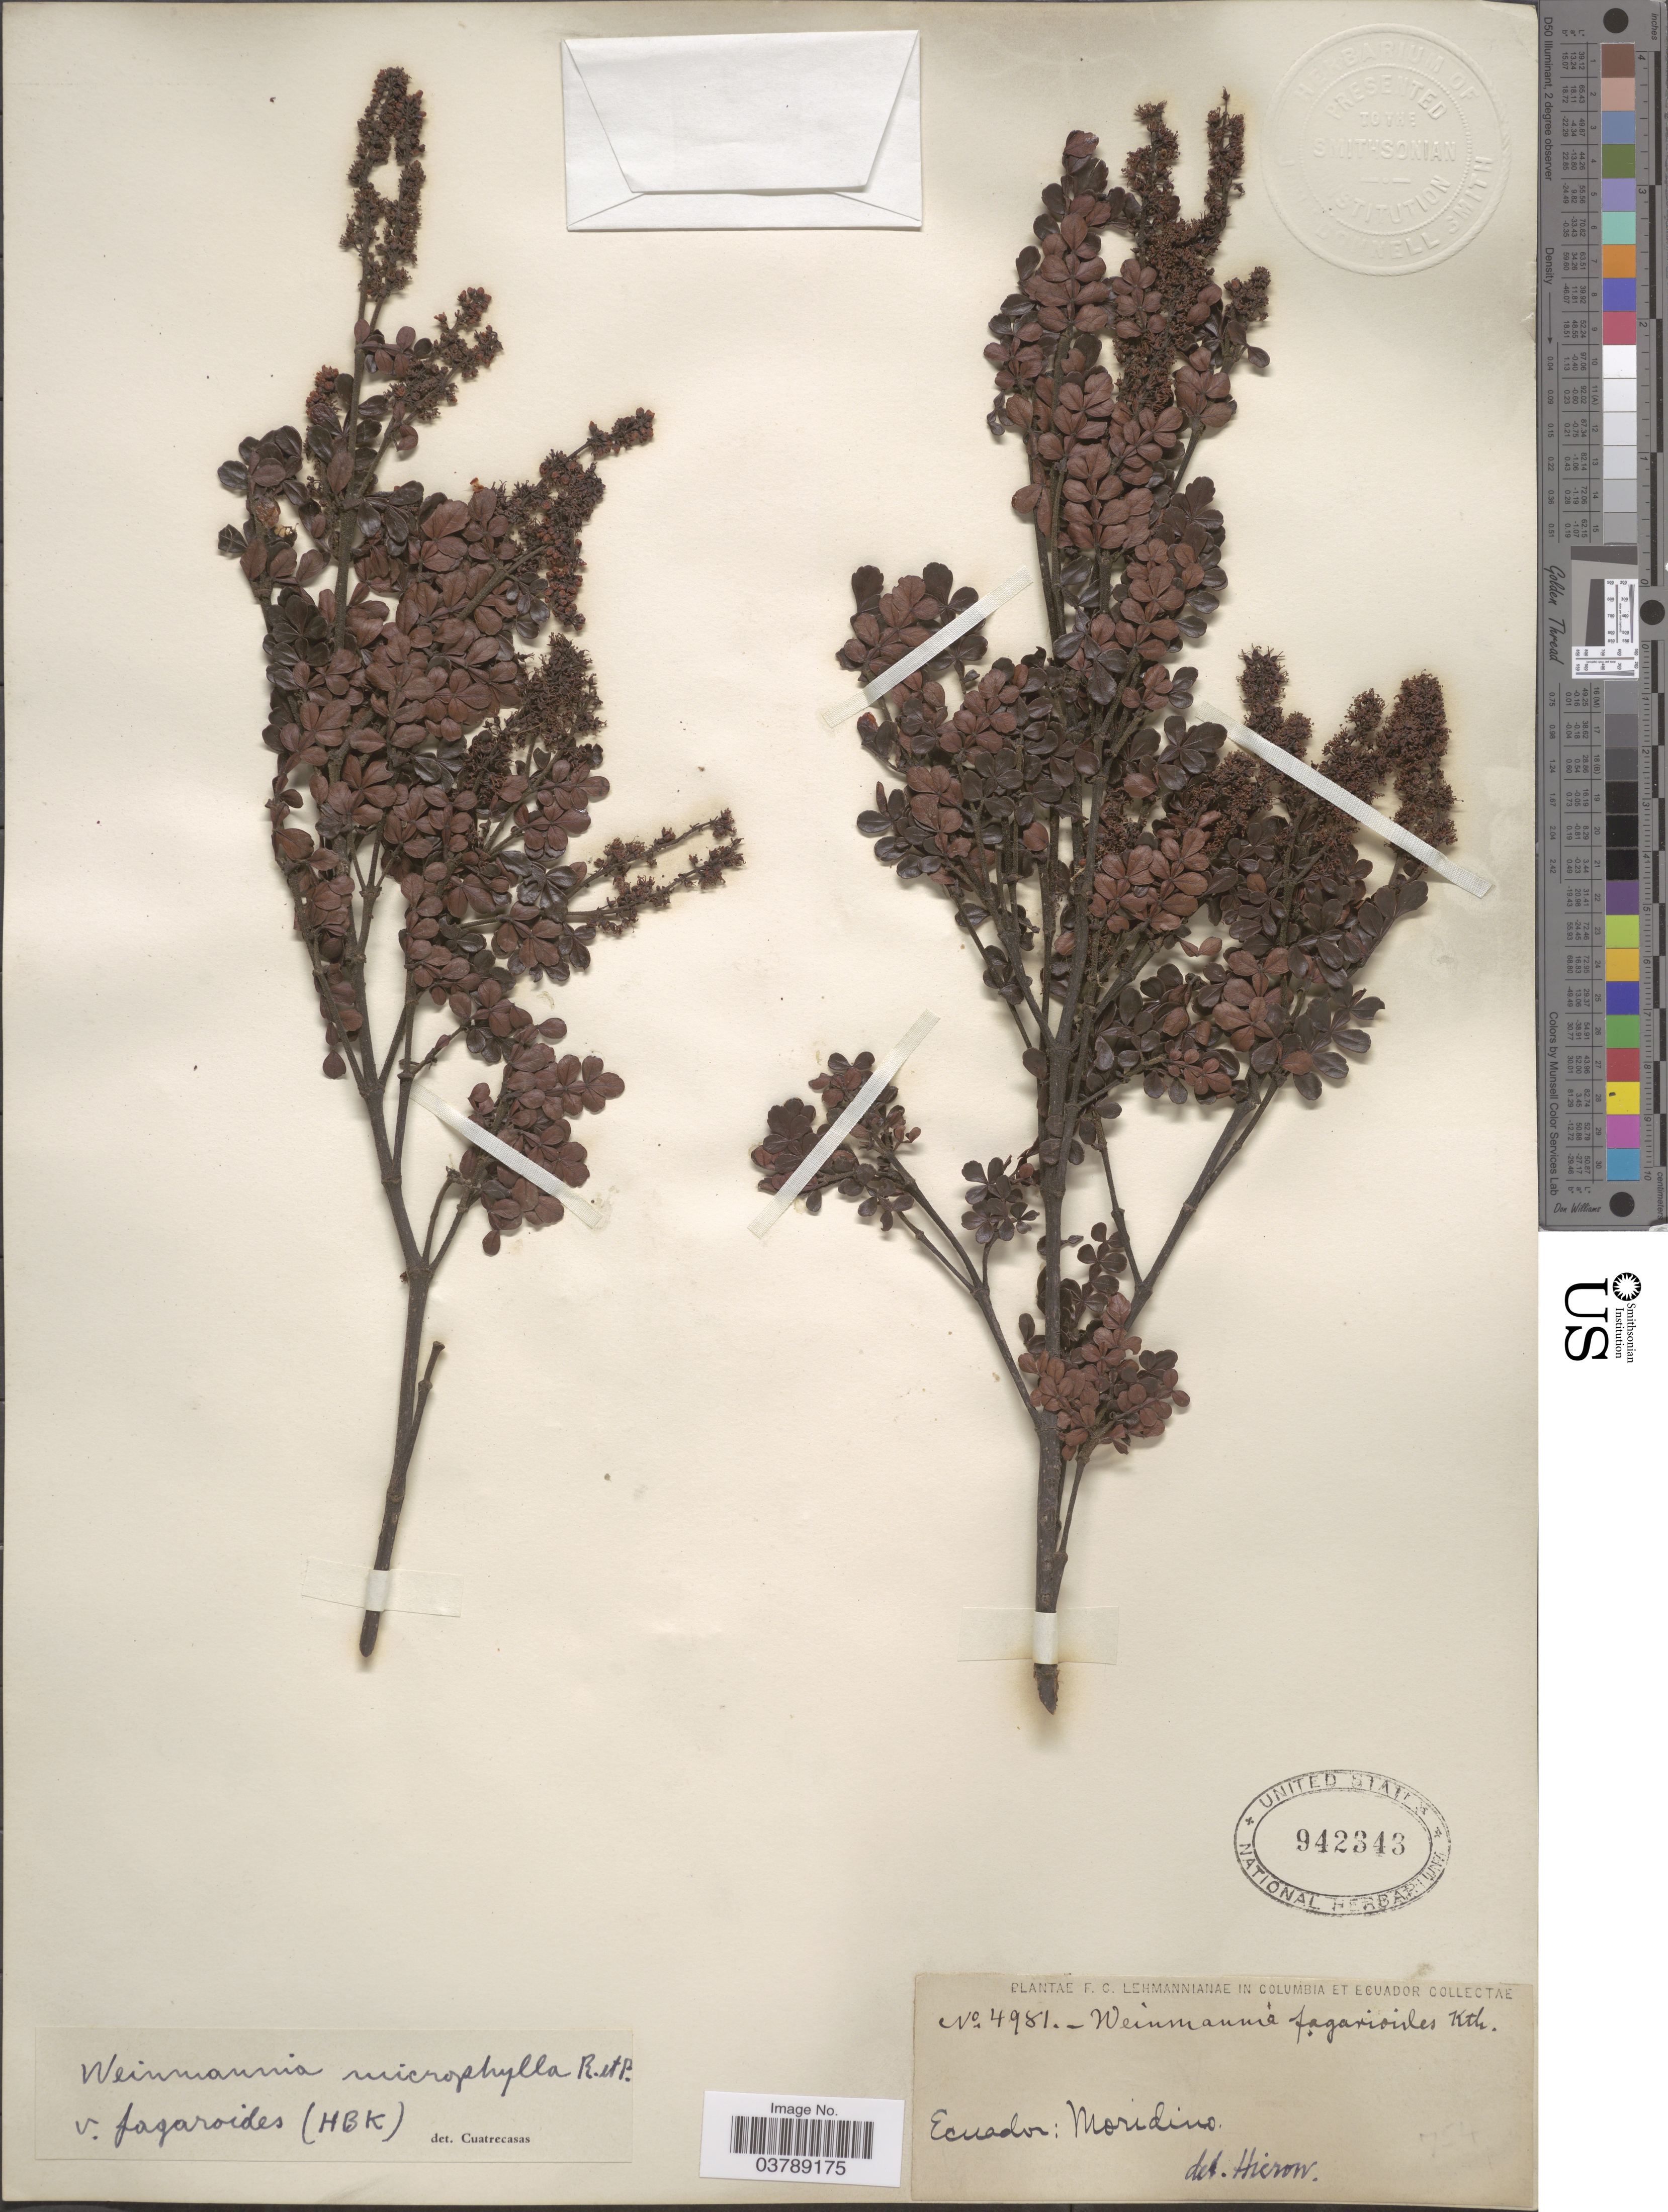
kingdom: Plantae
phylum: Tracheophyta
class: Magnoliopsida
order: Oxalidales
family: Cunoniaceae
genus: Weinmannia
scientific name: Weinmannia fagaroides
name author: Kunth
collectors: F. C. Lehmann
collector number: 4981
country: Ecuador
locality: Moridino.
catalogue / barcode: US 942343